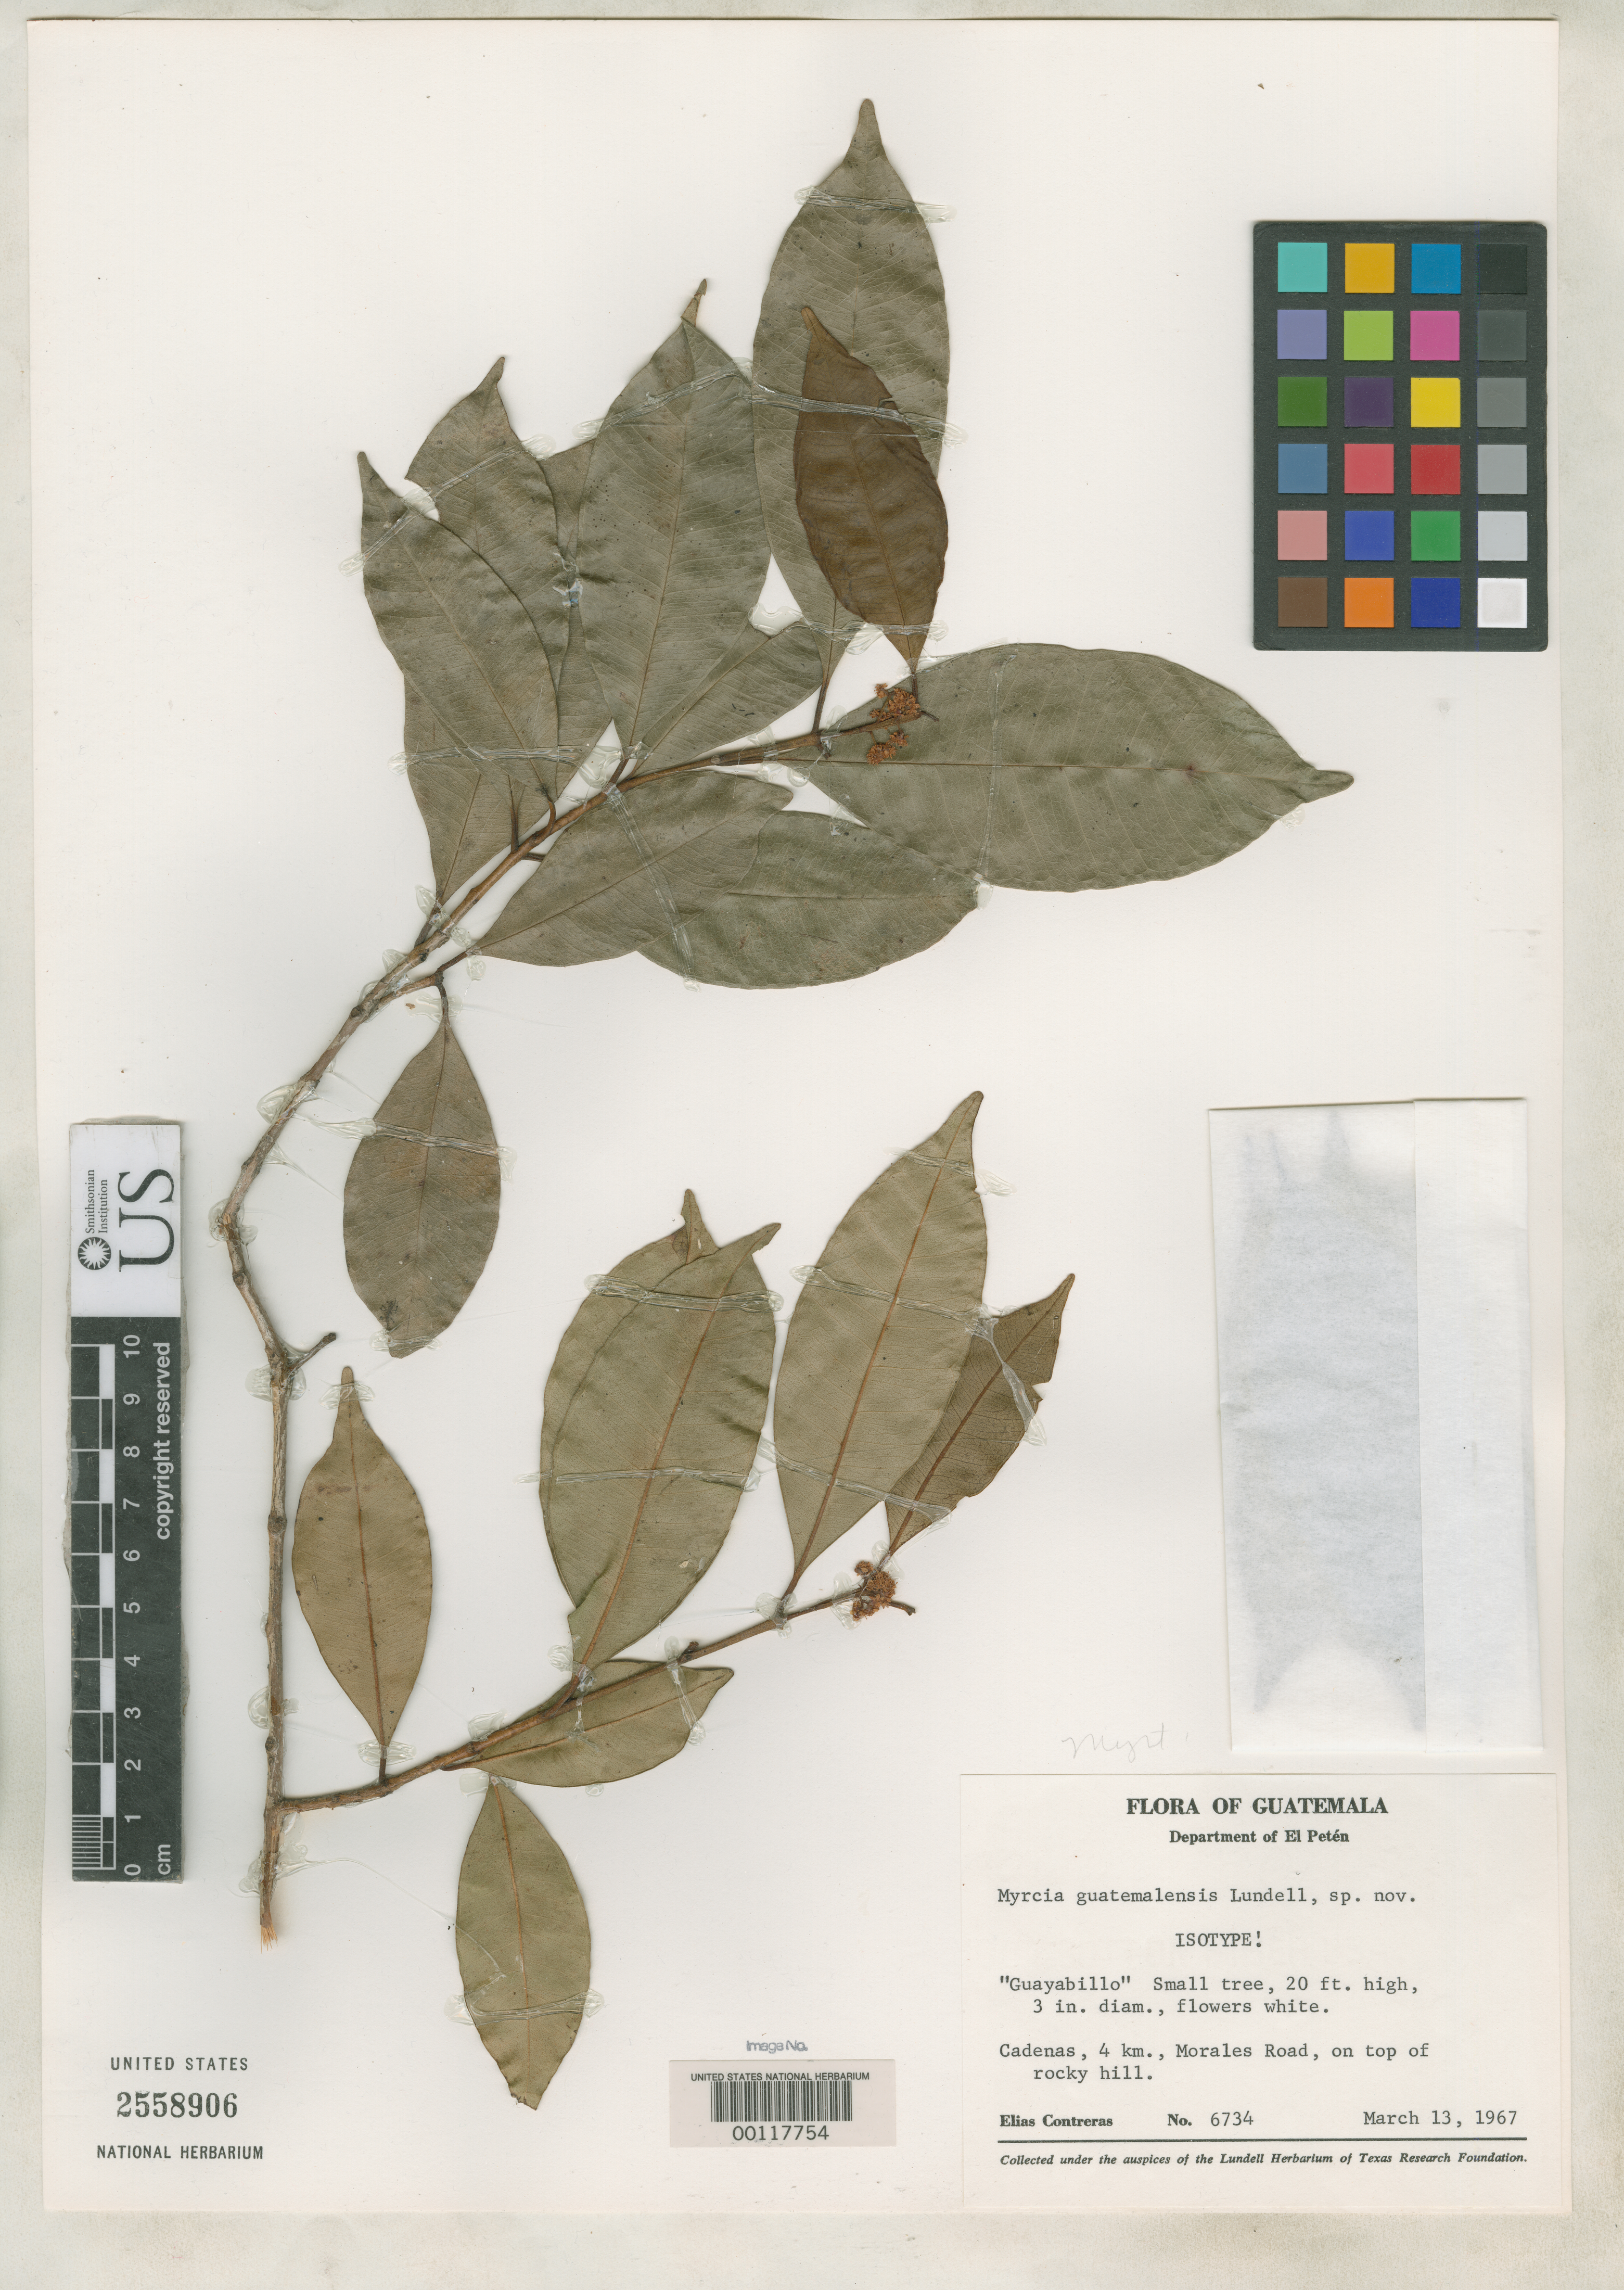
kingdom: Plantae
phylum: Tracheophyta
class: Magnoliopsida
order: Myrtales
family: Myrtaceae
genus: Myrcia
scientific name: Myrcia guatemalensis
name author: Lundell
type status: Isotype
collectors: E. Contreras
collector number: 6734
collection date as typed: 13 Mar 1967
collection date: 1967-03-13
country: Guatemala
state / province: El Petén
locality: Cadenas, Morales Road.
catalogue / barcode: US 2558906